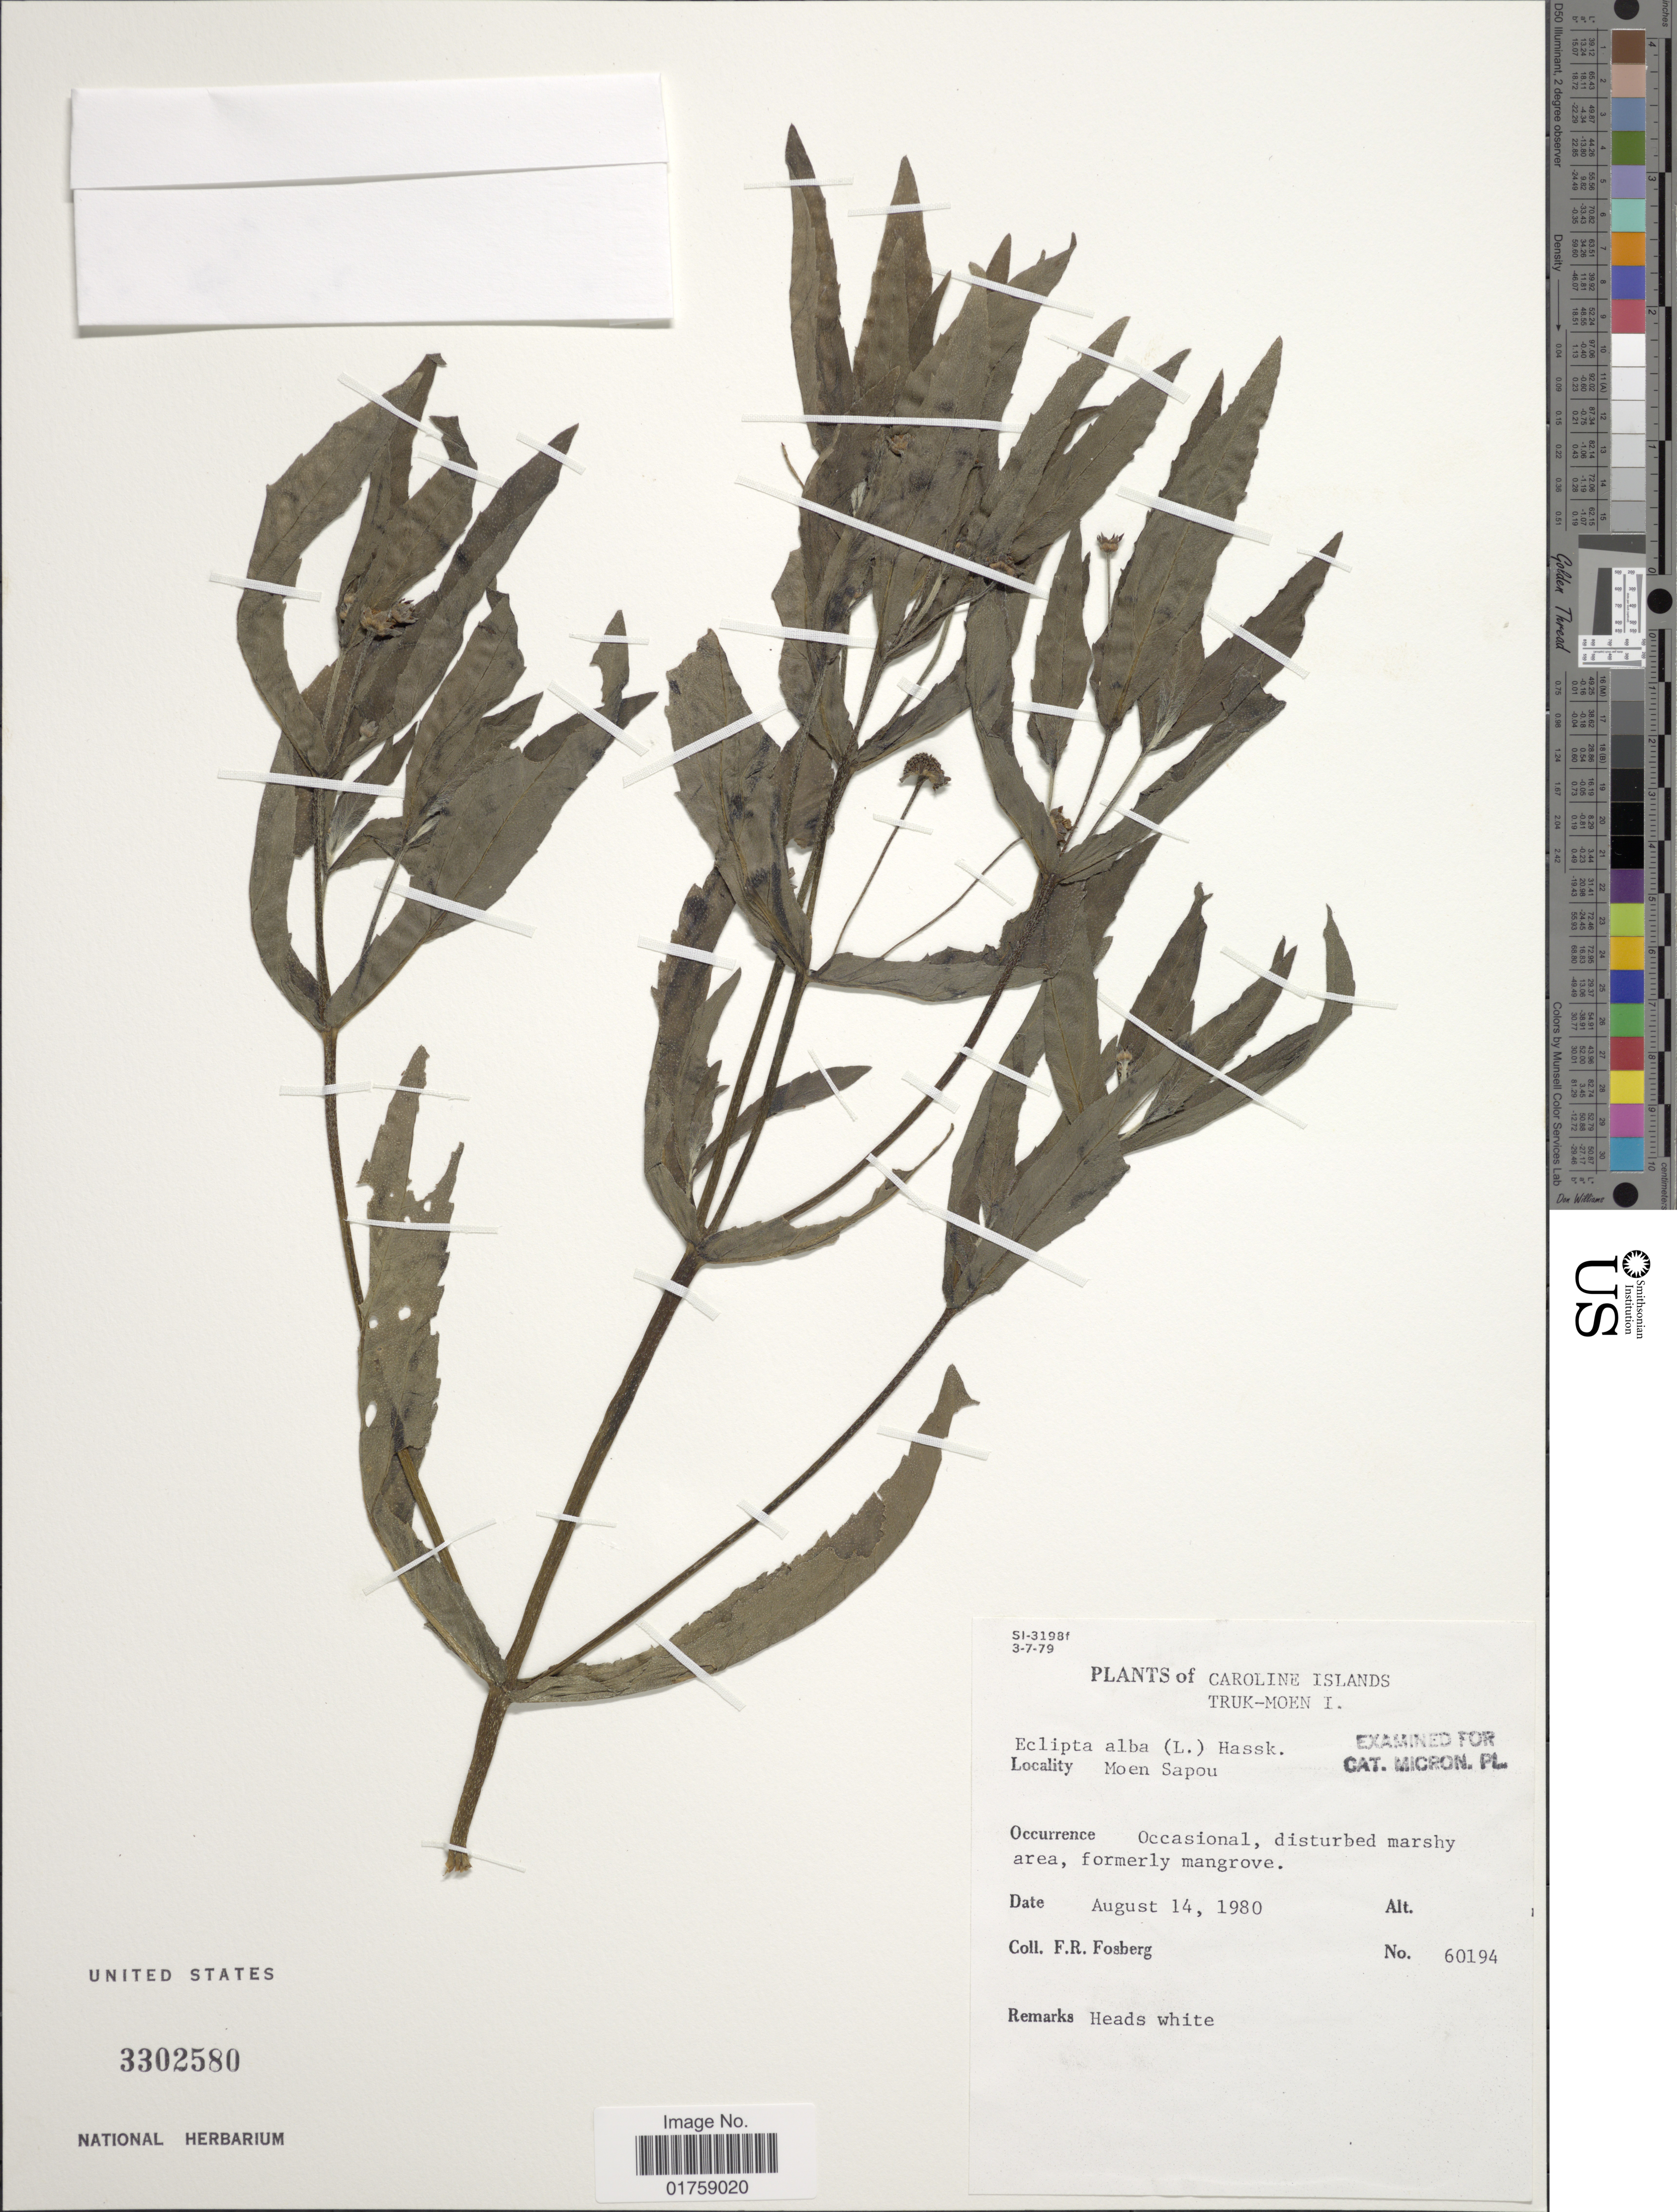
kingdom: Plantae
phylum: Tracheophyta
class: Magnoliopsida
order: Asterales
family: Asteraceae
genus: Eclipta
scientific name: Eclipta prostrata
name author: (L.) L.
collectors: F. R. Fosberg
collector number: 60194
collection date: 1980-08-14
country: Micronesia, Federated States of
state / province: Truk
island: Moen [Wono]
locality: Caroline Islands. Truk-Moen I. Moen Sapou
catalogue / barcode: US 3302580